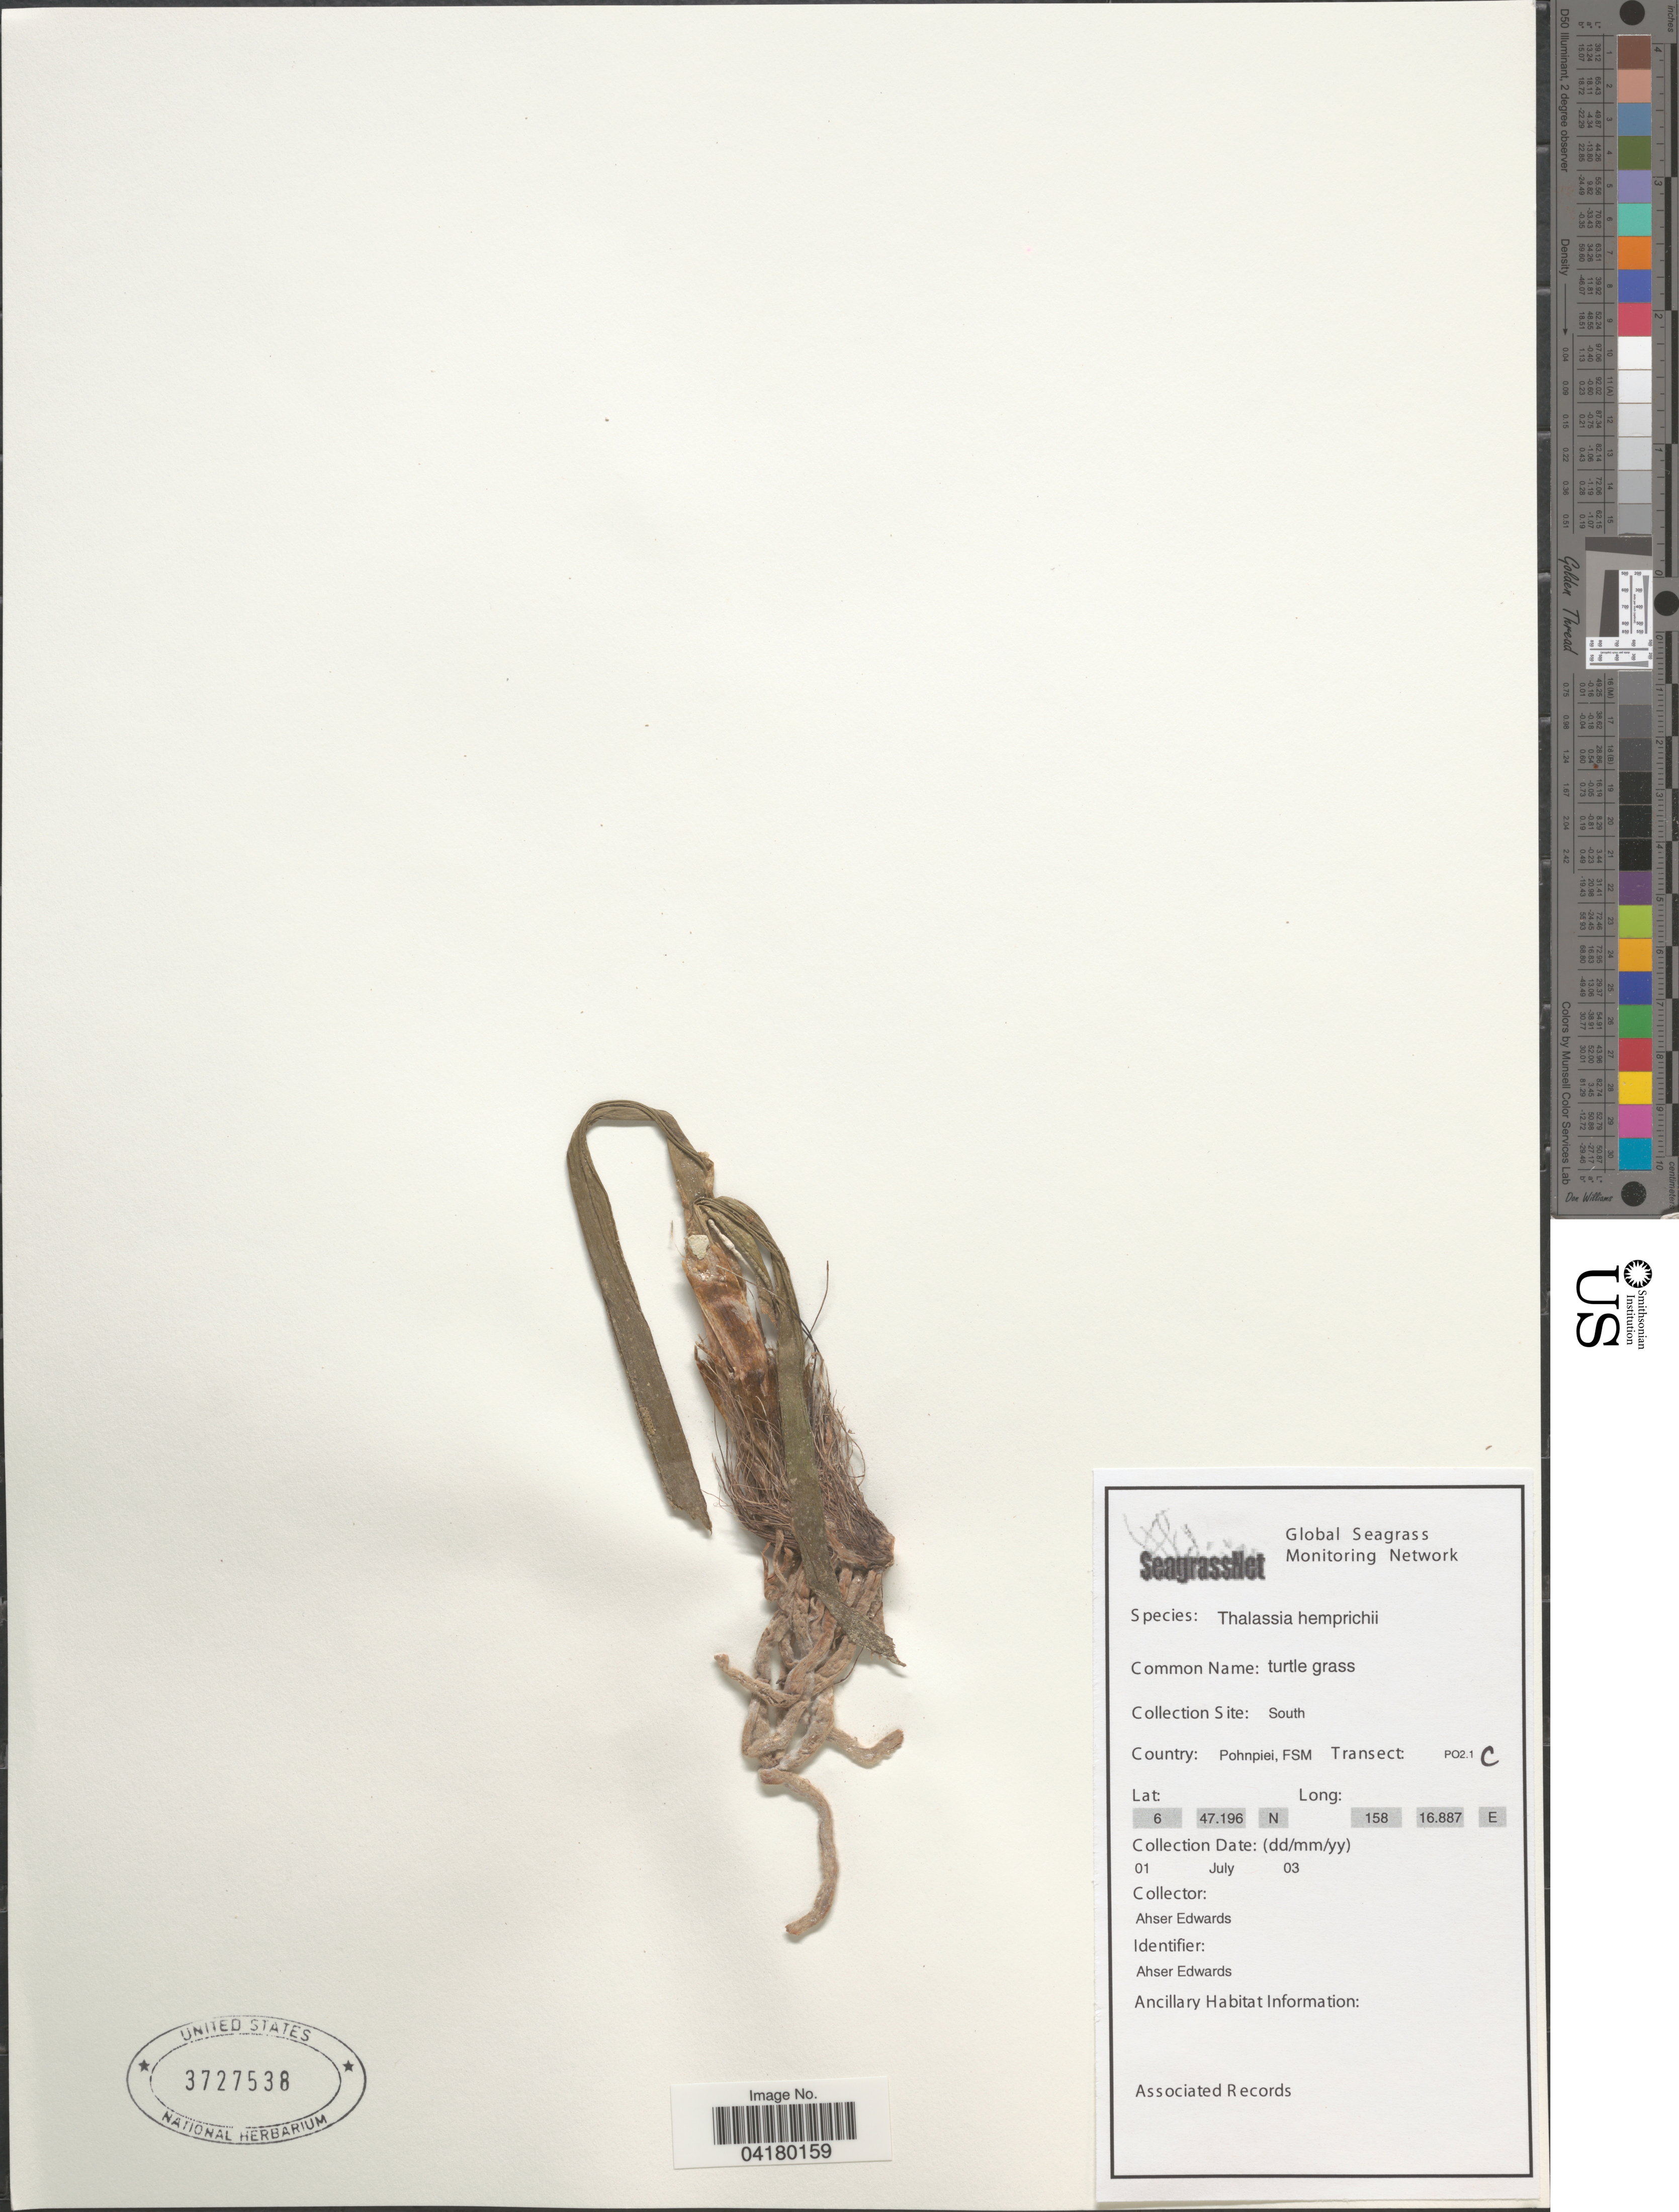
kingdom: Plantae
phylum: Tracheophyta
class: Liliopsida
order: Alismatales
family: Hydrocharitaceae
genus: Thalassia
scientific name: Thalassia hemprichii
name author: Asch.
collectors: A. Edwards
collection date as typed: Transcribed d/m/y: 1/7/3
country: Micronesia, Federated States of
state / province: Pohnpei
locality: Collection Site: South. Country: Pohnpiei, FSM. Transect: PO2.1C.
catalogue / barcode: US 3727538